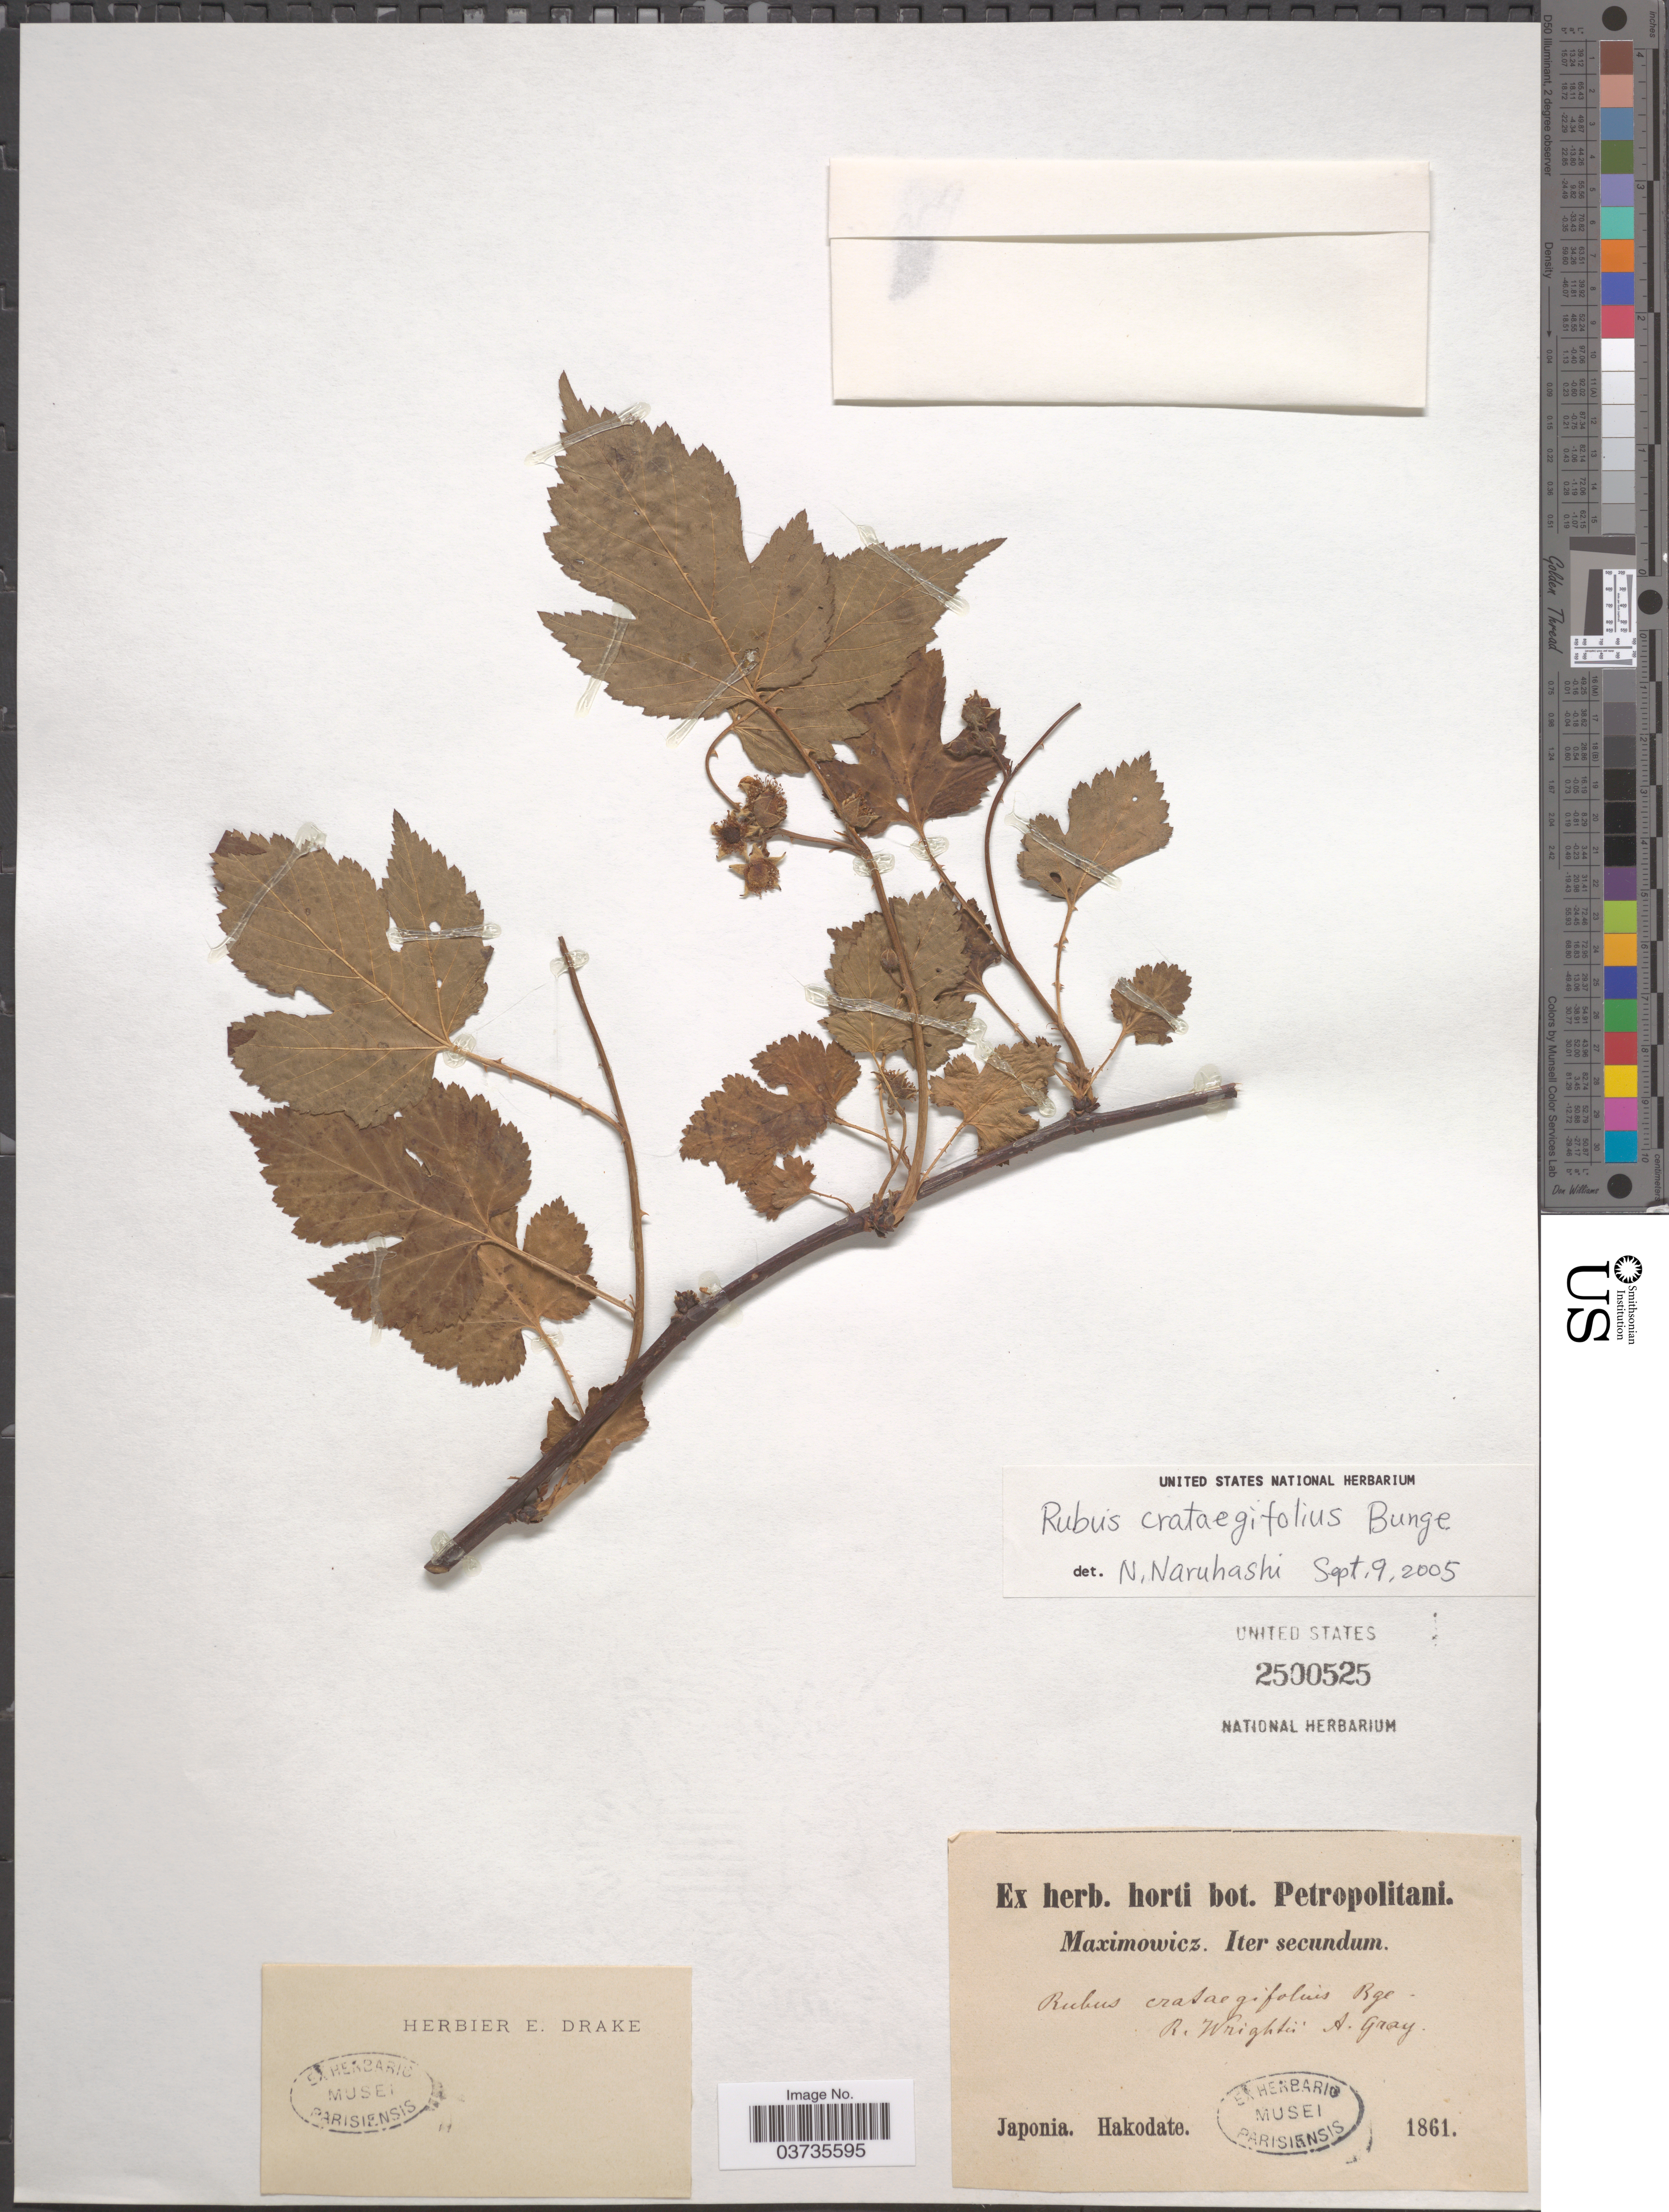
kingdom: Plantae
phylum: Tracheophyta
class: Magnoliopsida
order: Rosales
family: Rosaceae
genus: Rubus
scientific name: Rubus crataegifolius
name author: Bunge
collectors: Maximowicz, --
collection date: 1861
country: Japan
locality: Hakodate.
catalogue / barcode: US 2500525